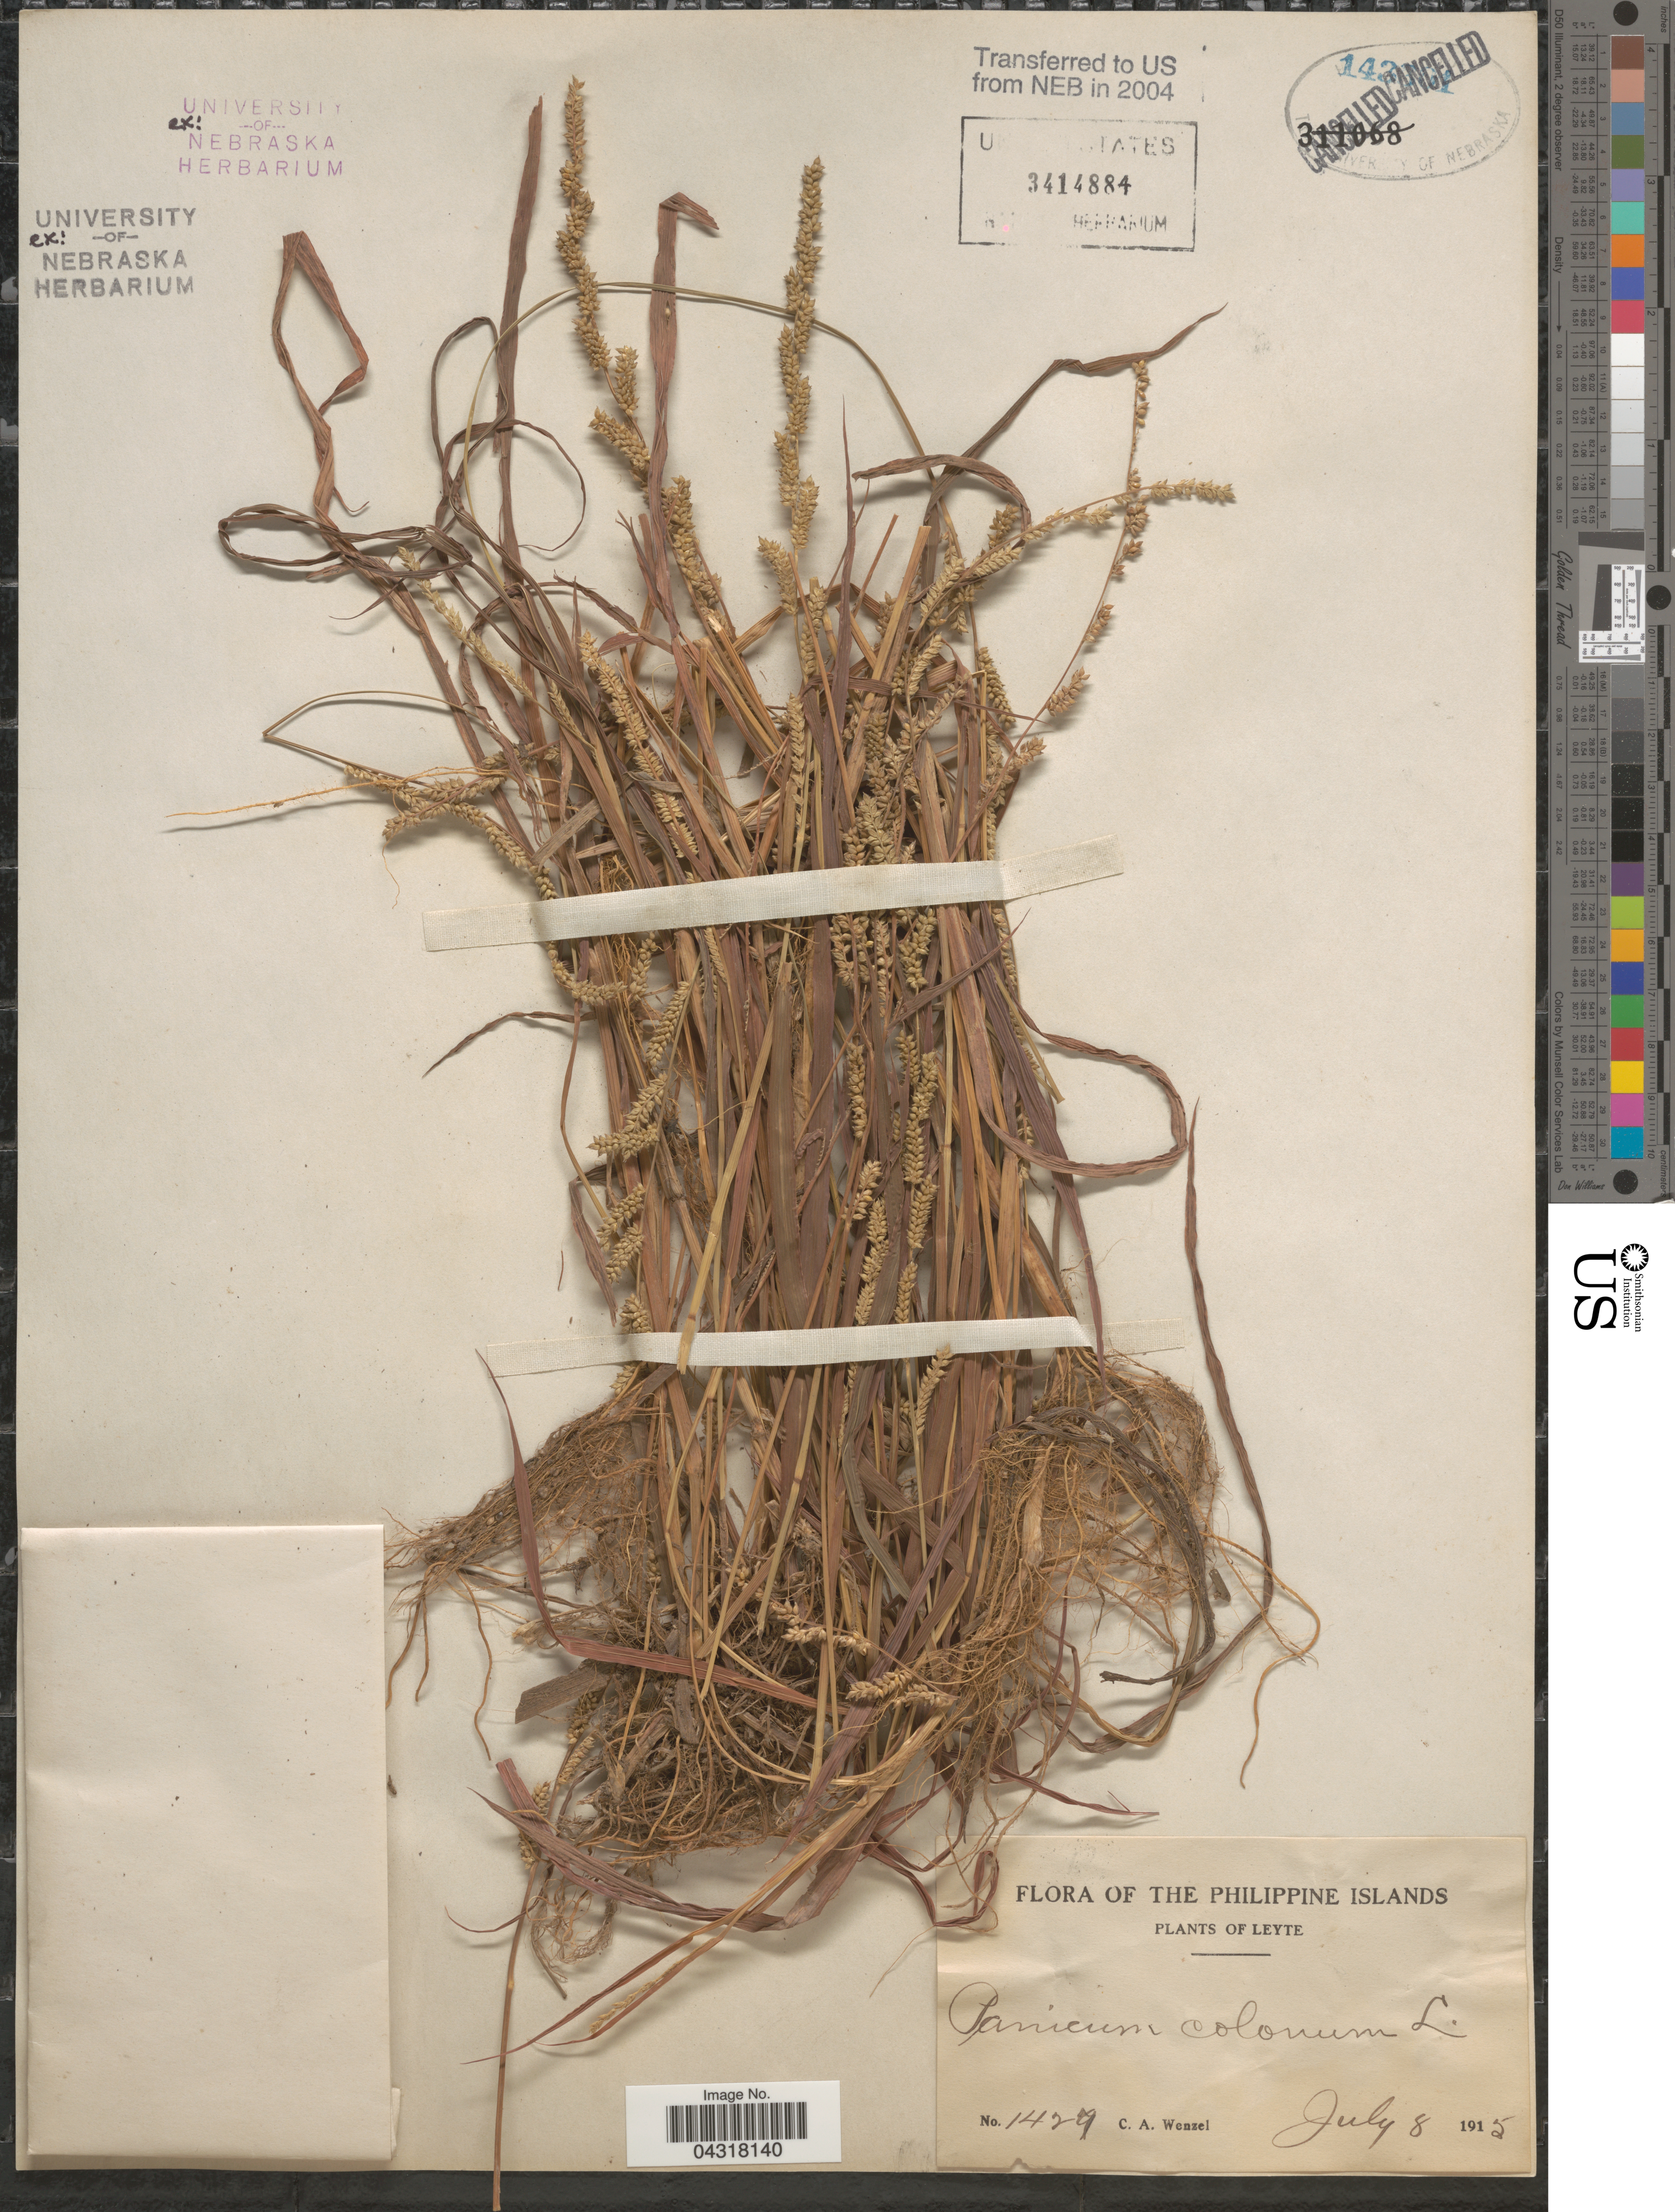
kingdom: Plantae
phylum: Tracheophyta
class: Liliopsida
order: Poales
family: Poaceae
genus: Echinochloa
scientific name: Echinochloa colona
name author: (L.) Link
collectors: C. Wenzel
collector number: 1429*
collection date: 1915-07-08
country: Philippines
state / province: Eastern Visayas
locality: Leyte.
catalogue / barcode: US 3414884